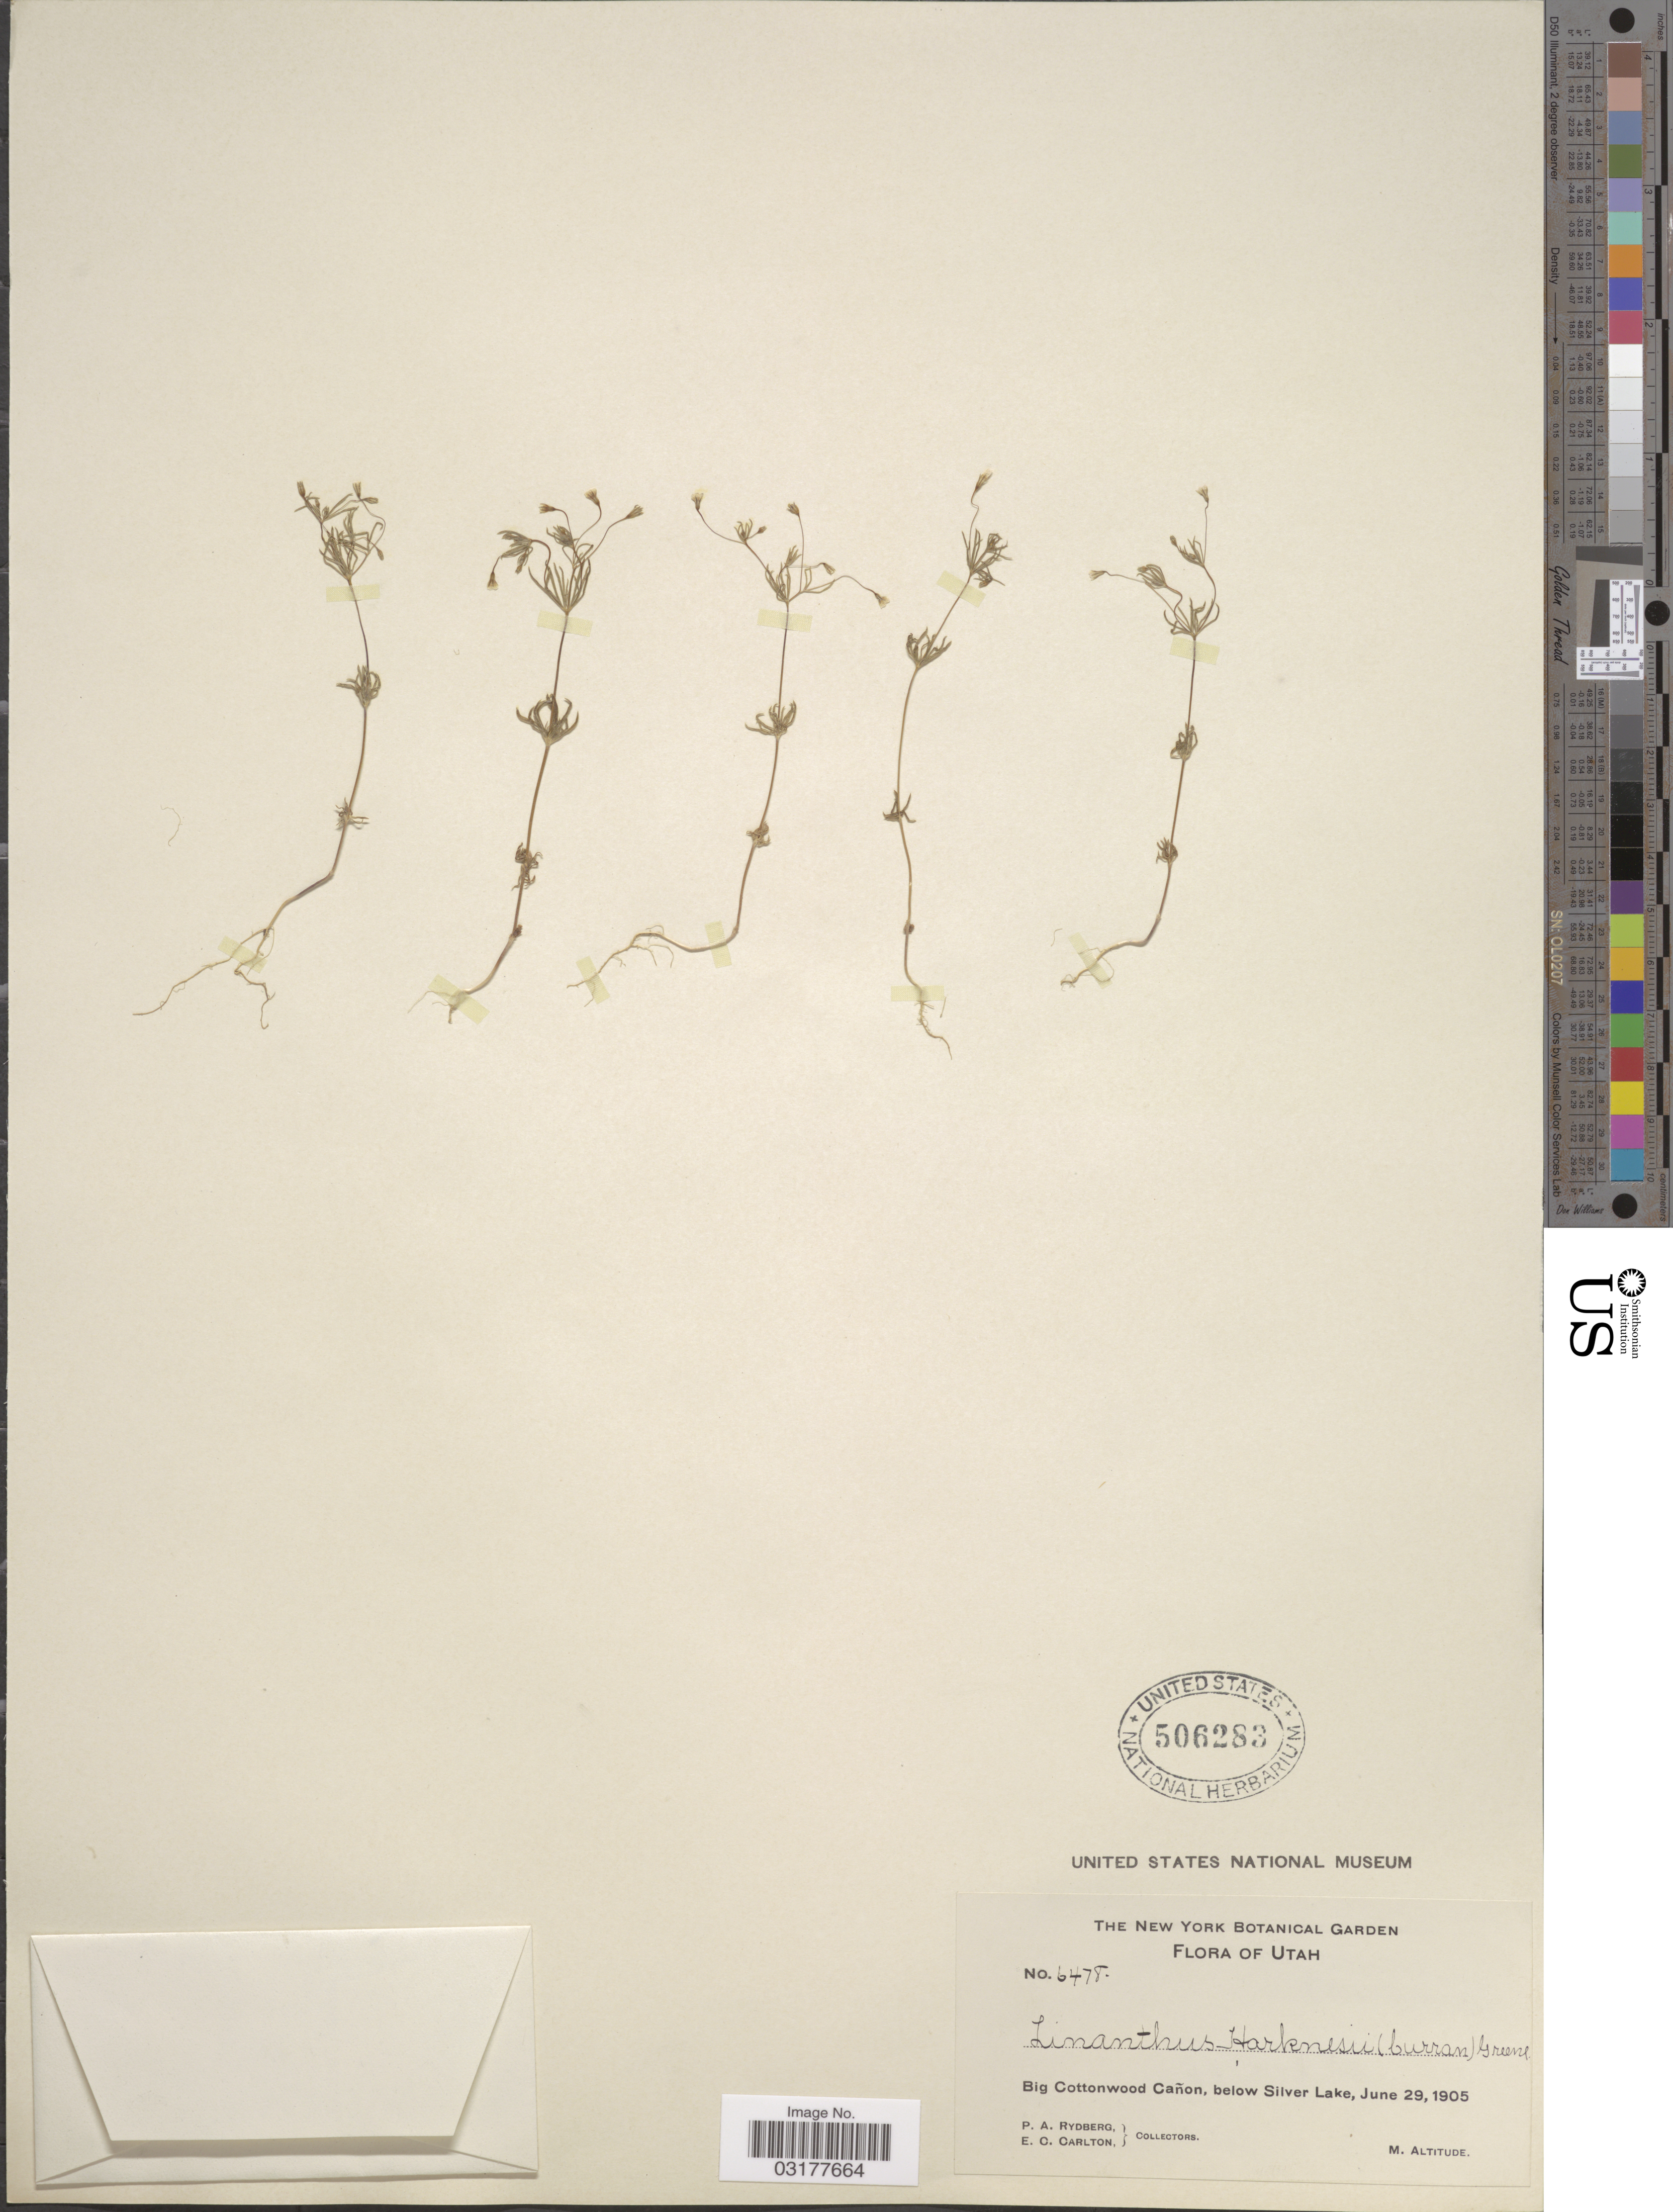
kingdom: Plantae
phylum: Tracheophyta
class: Magnoliopsida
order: Ericales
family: Polemoniaceae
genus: Leptosiphon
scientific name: Leptosiphon septentrionalis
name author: (H. Mason) J.M. Porter & L.A. Johnson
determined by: Strong, Mark T., (BOT), Smithsonian Institution - National Museum of Natural History (UNITED STATES)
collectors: P. A. Rydberg & E. Carlton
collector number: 6478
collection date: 1905-06-29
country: United States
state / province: Utah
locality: Big Cottonwood Cañon, below Silver Lake.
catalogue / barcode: US 506283